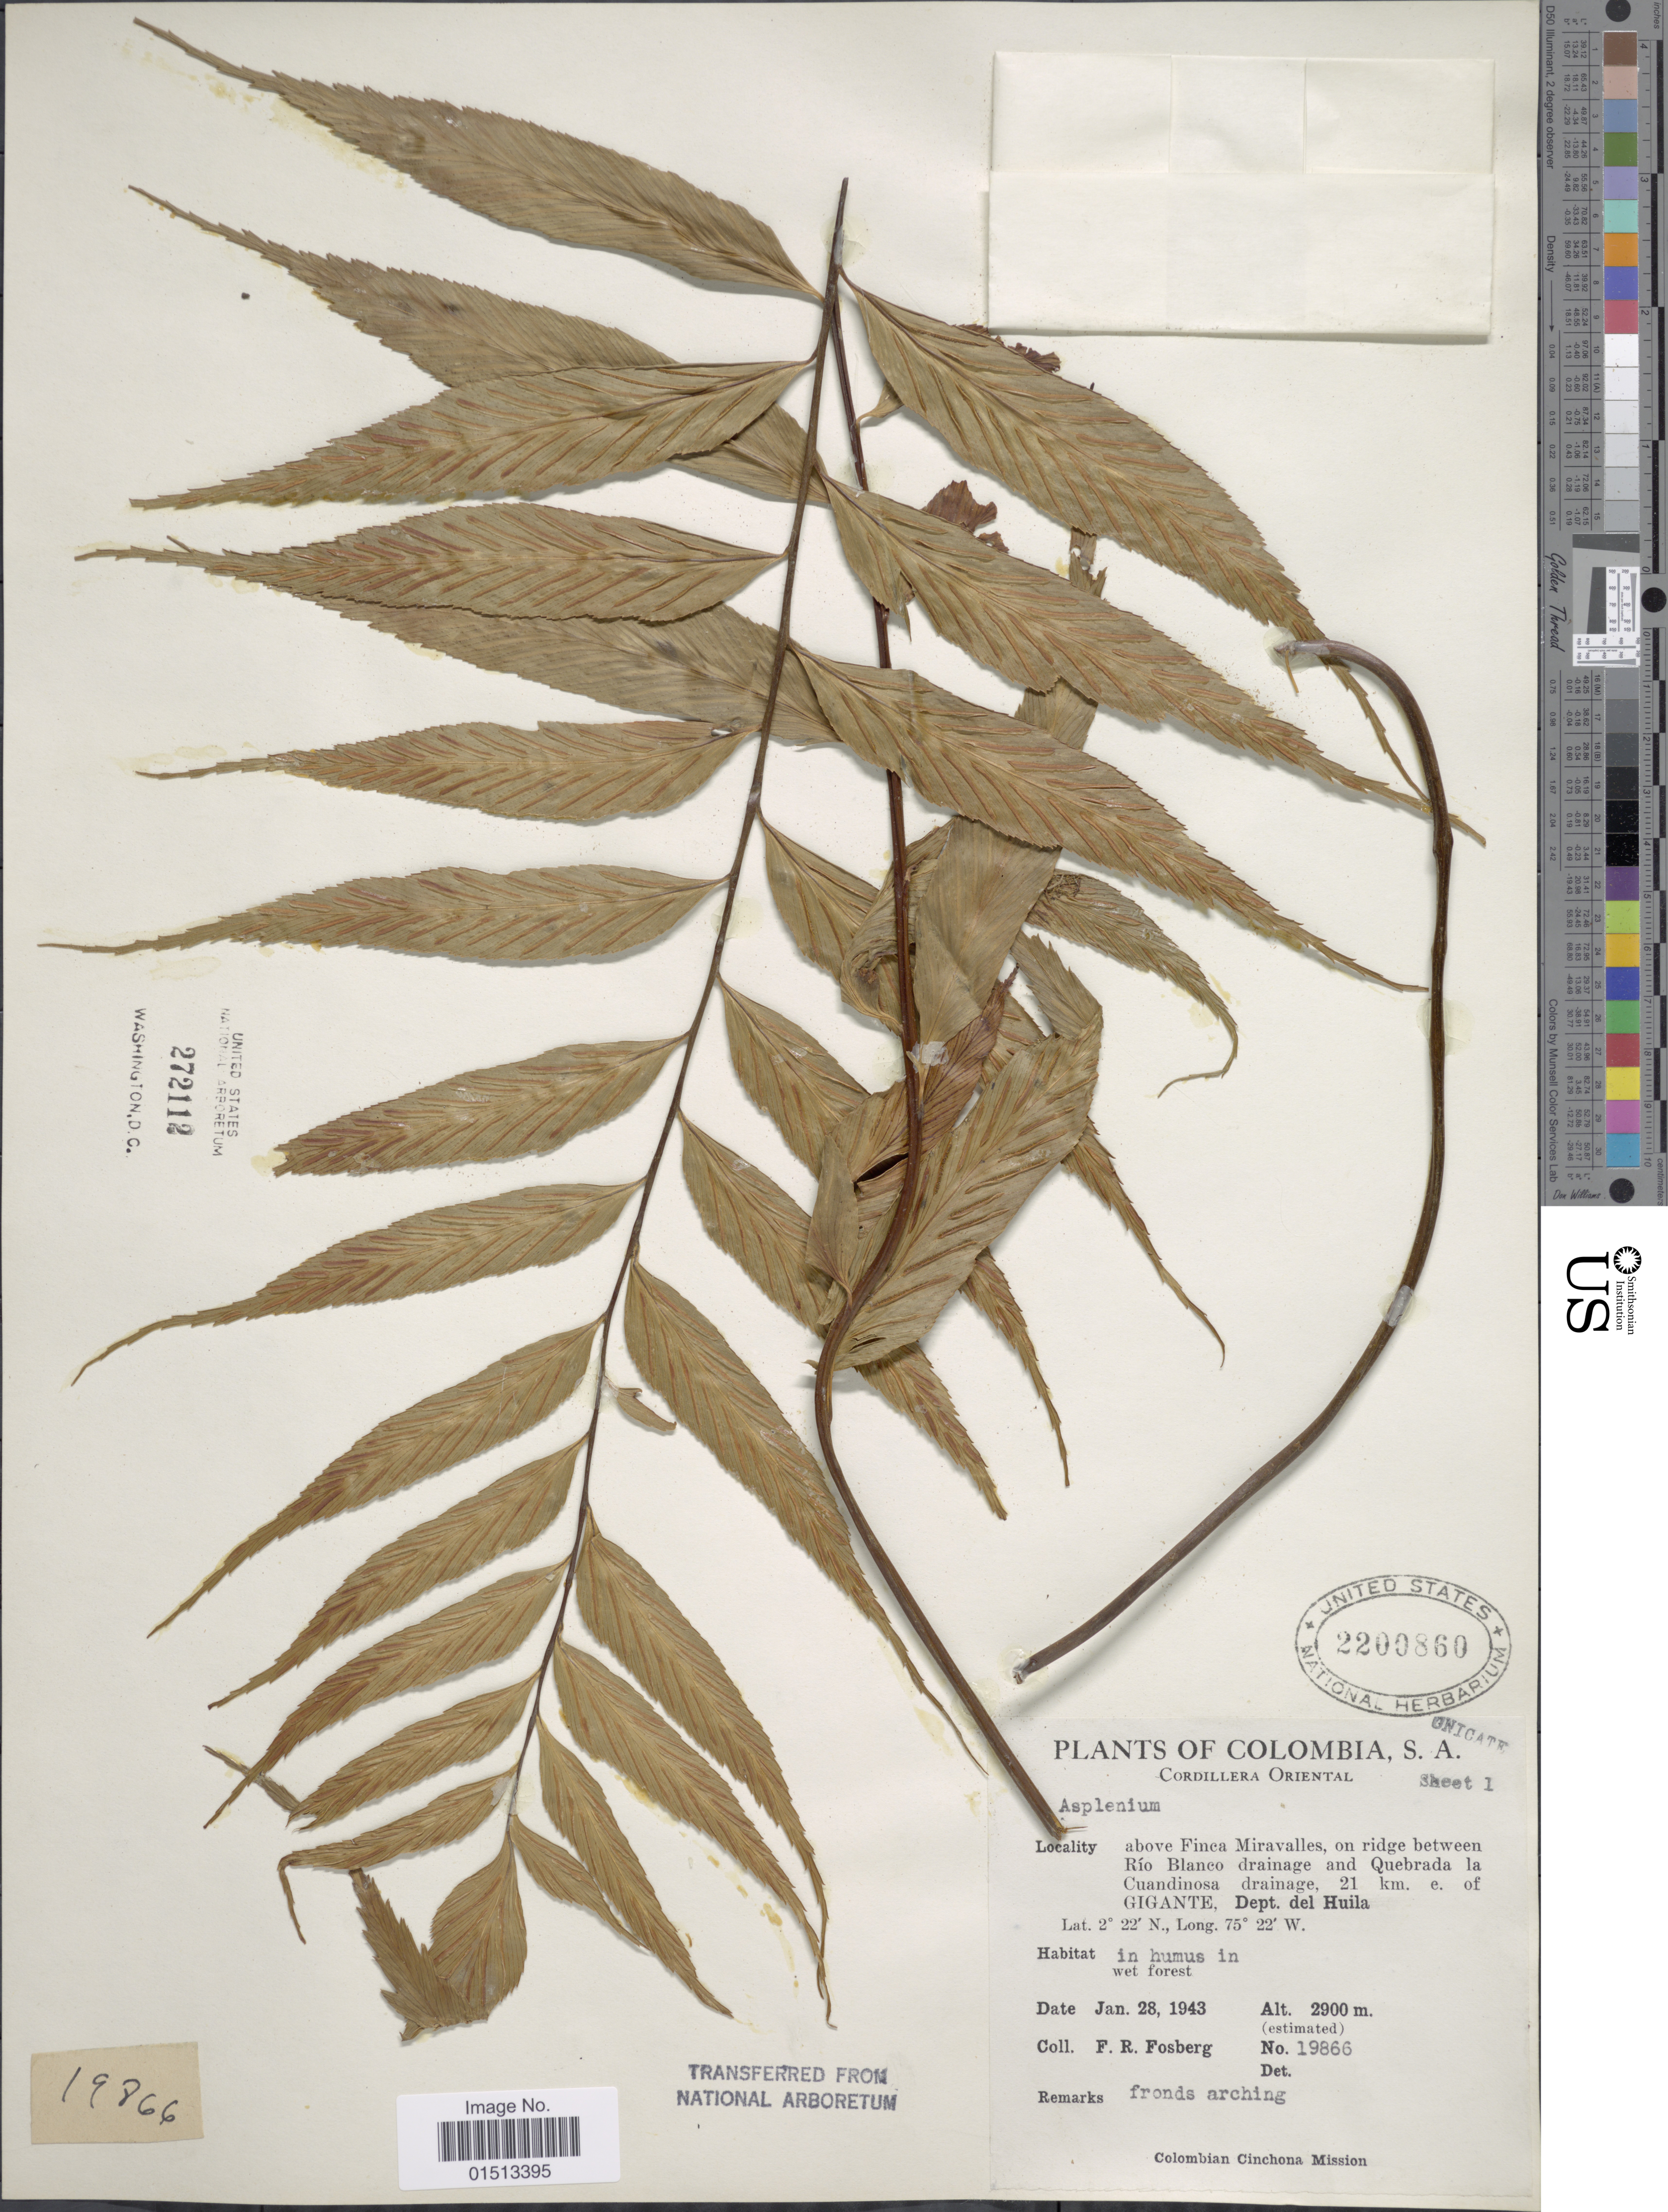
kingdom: Plantae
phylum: Tracheophyta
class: Polypodiopsida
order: Polypodiales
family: Aspleniaceae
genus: Asplenium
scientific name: Asplenium sp.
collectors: F. R. Fosberg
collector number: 19866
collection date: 1943-01-28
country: Colombia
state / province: Huila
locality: Cordillera Oriental, above Finca Miravalles, on ridge between Río Blanco drainage and Quebrada la Cuandinosa drainage, 21 km. e. of Gigante.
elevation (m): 2900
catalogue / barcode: US 2200860